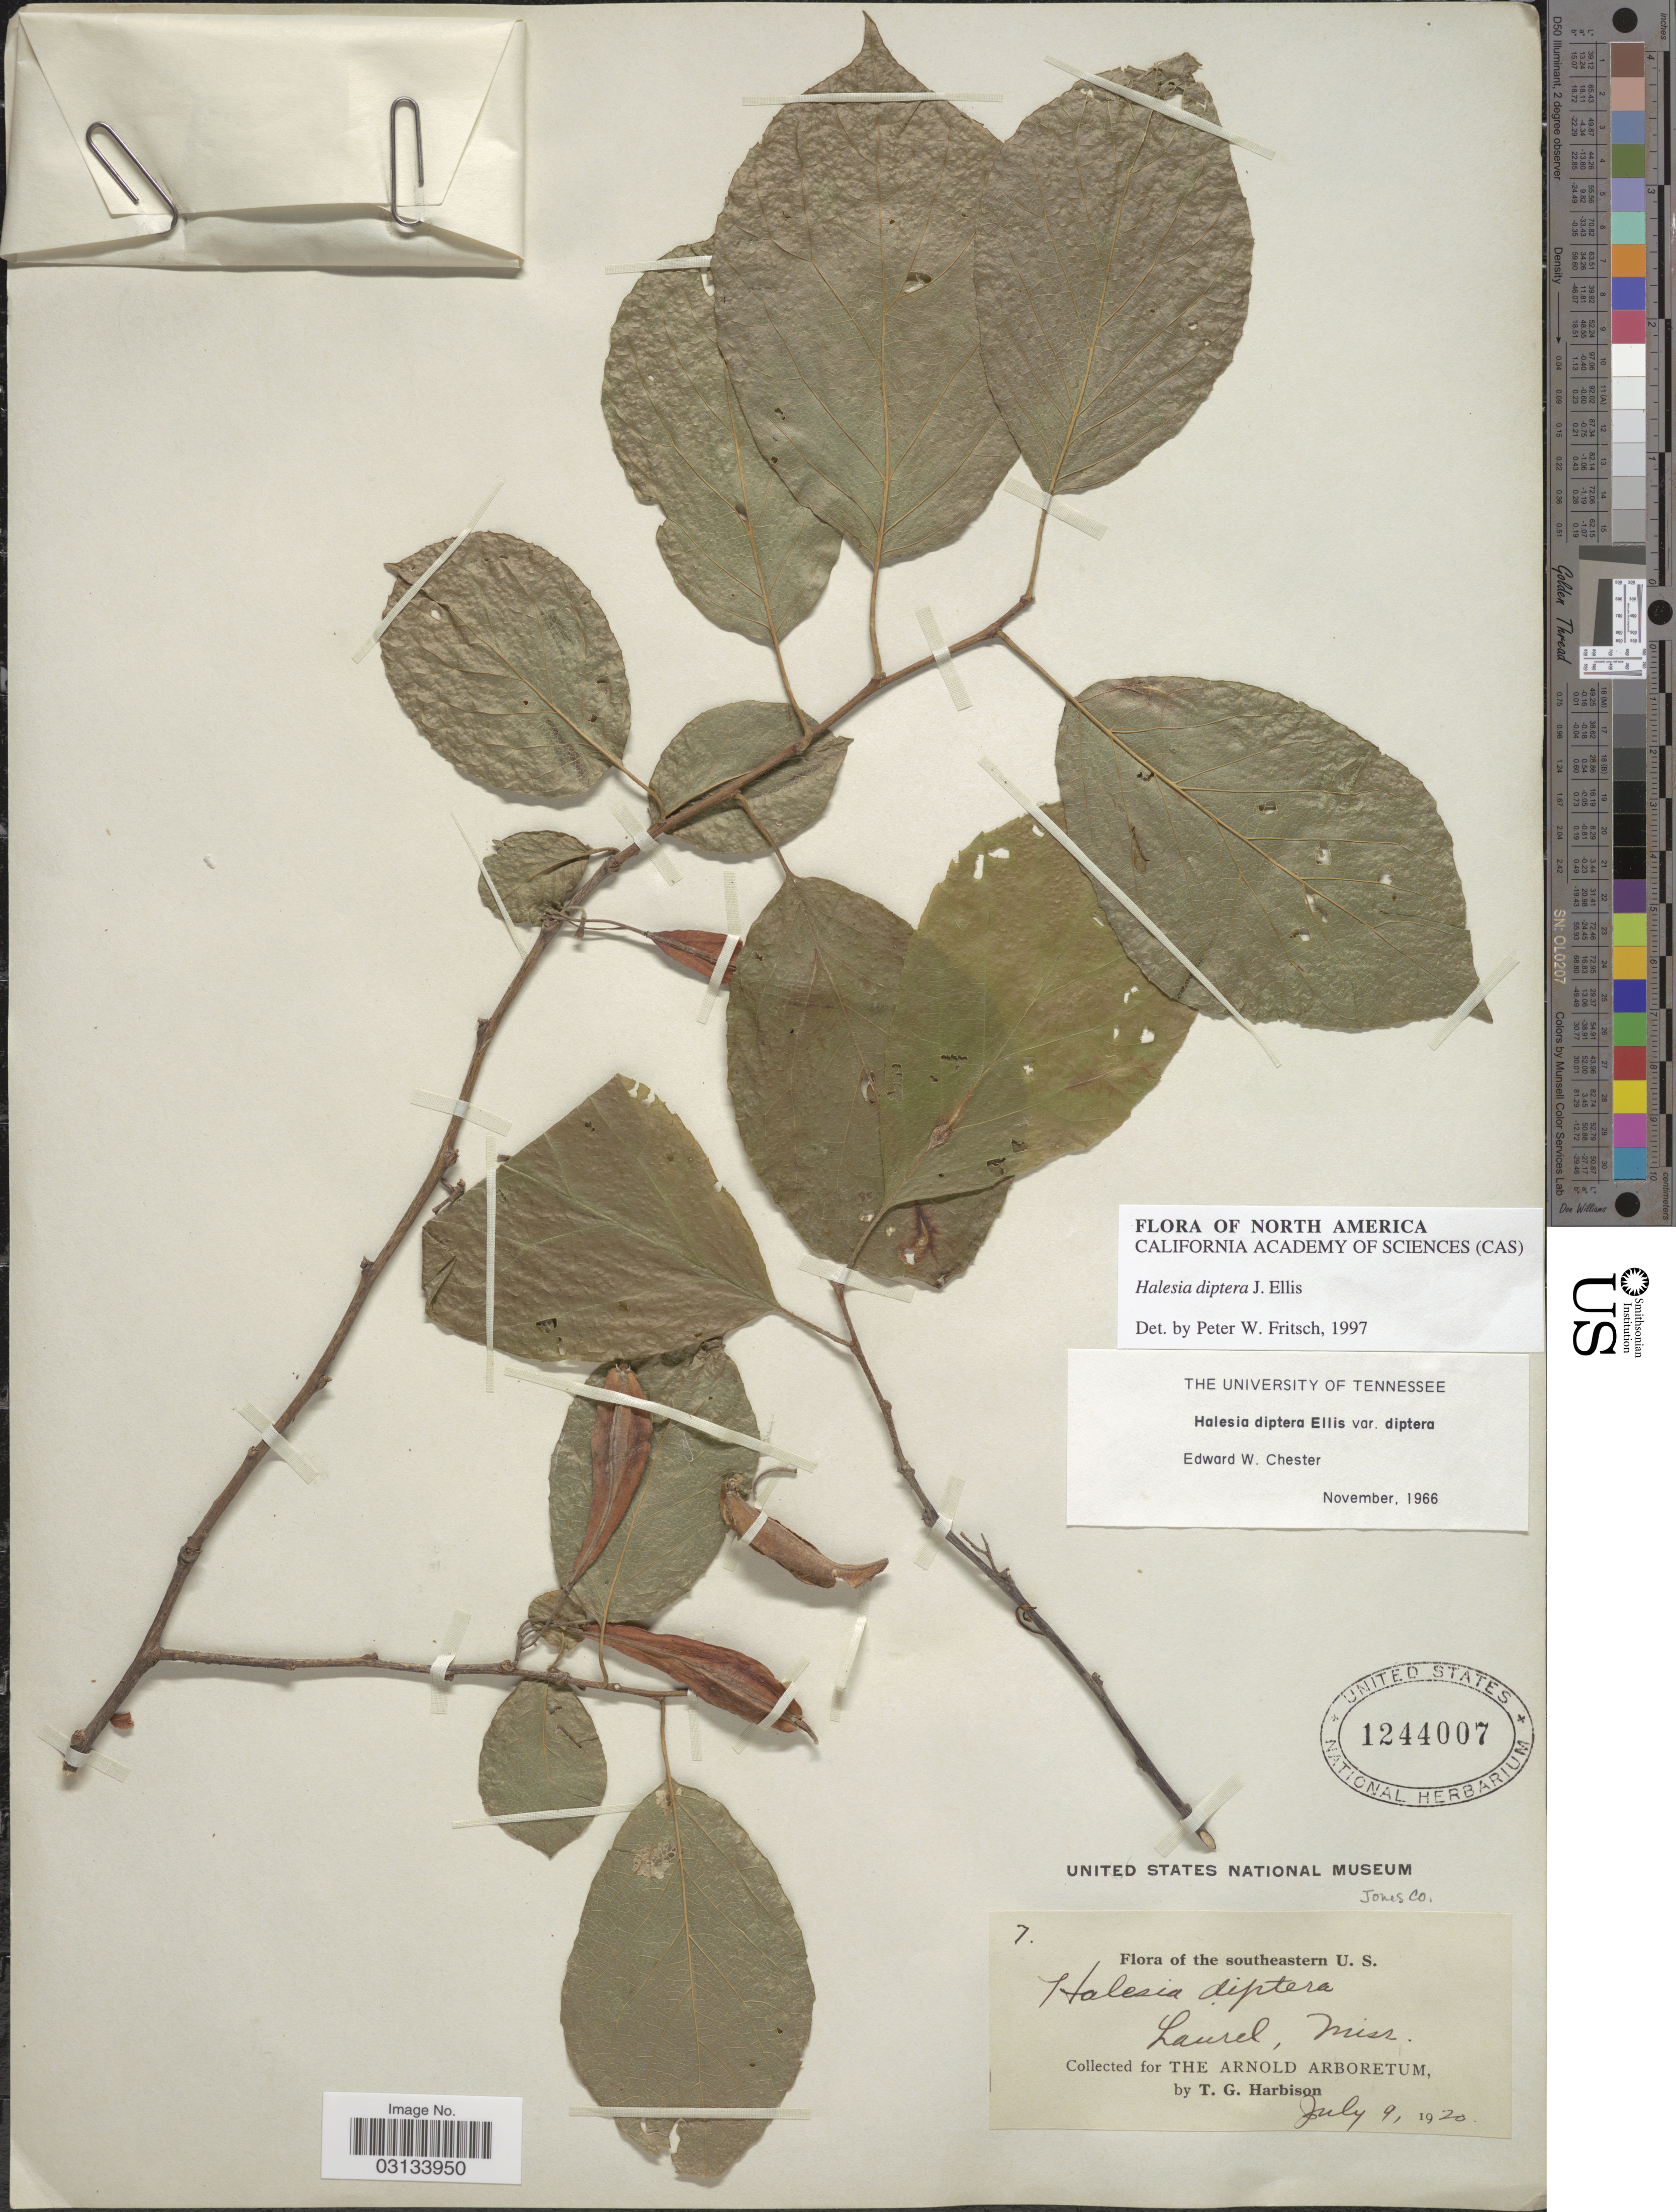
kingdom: Plantae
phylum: Tracheophyta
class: Magnoliopsida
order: Ericales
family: Styracaceae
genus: Halesia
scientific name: Halesia diptera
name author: J. Ellis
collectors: T. Harbison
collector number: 7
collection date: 1920-07-09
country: United States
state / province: Mississippi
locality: Jones Co. Southeastern U. S. Laurel, Miss.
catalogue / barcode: US 1244007